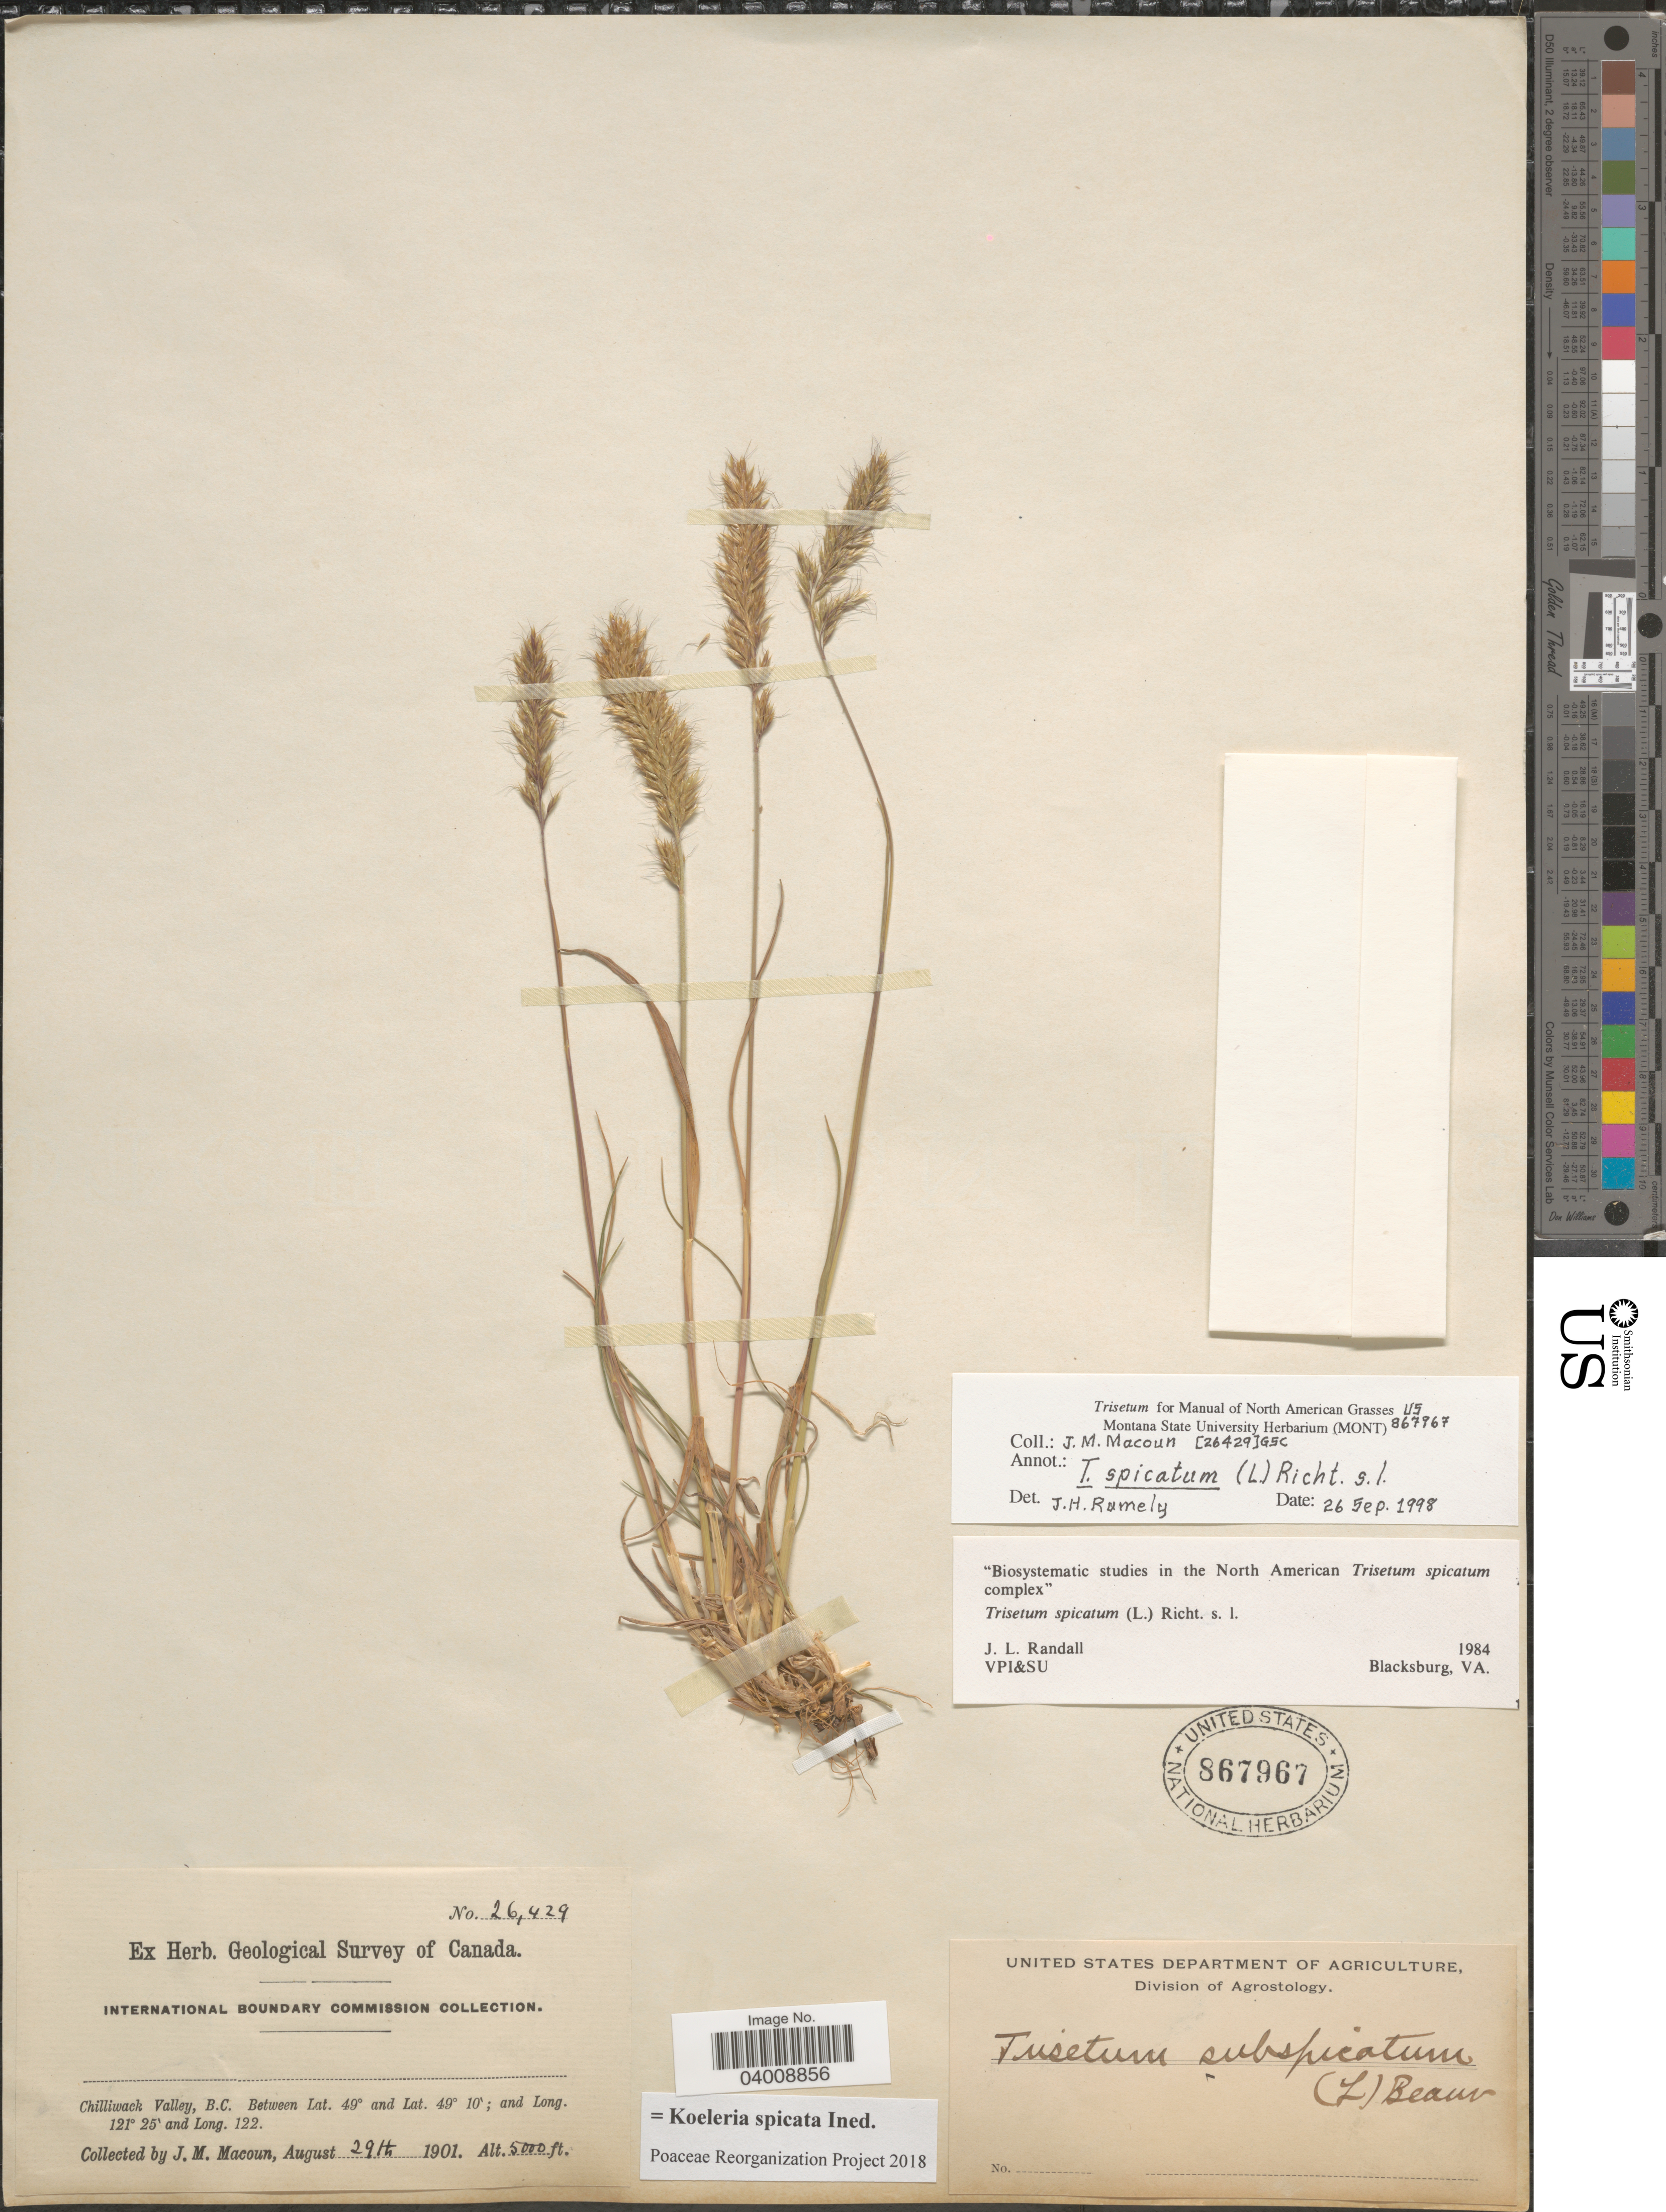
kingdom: Plantae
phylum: Tracheophyta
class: Liliopsida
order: Poales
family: Poaceae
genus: Koeleria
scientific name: Koeleria spicata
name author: (L.) Barberá et al.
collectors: J. M. Macoun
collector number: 26429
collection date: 1901-08-29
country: Canada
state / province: British Columbia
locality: Chilliwack Valley.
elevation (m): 1524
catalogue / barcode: US 867967